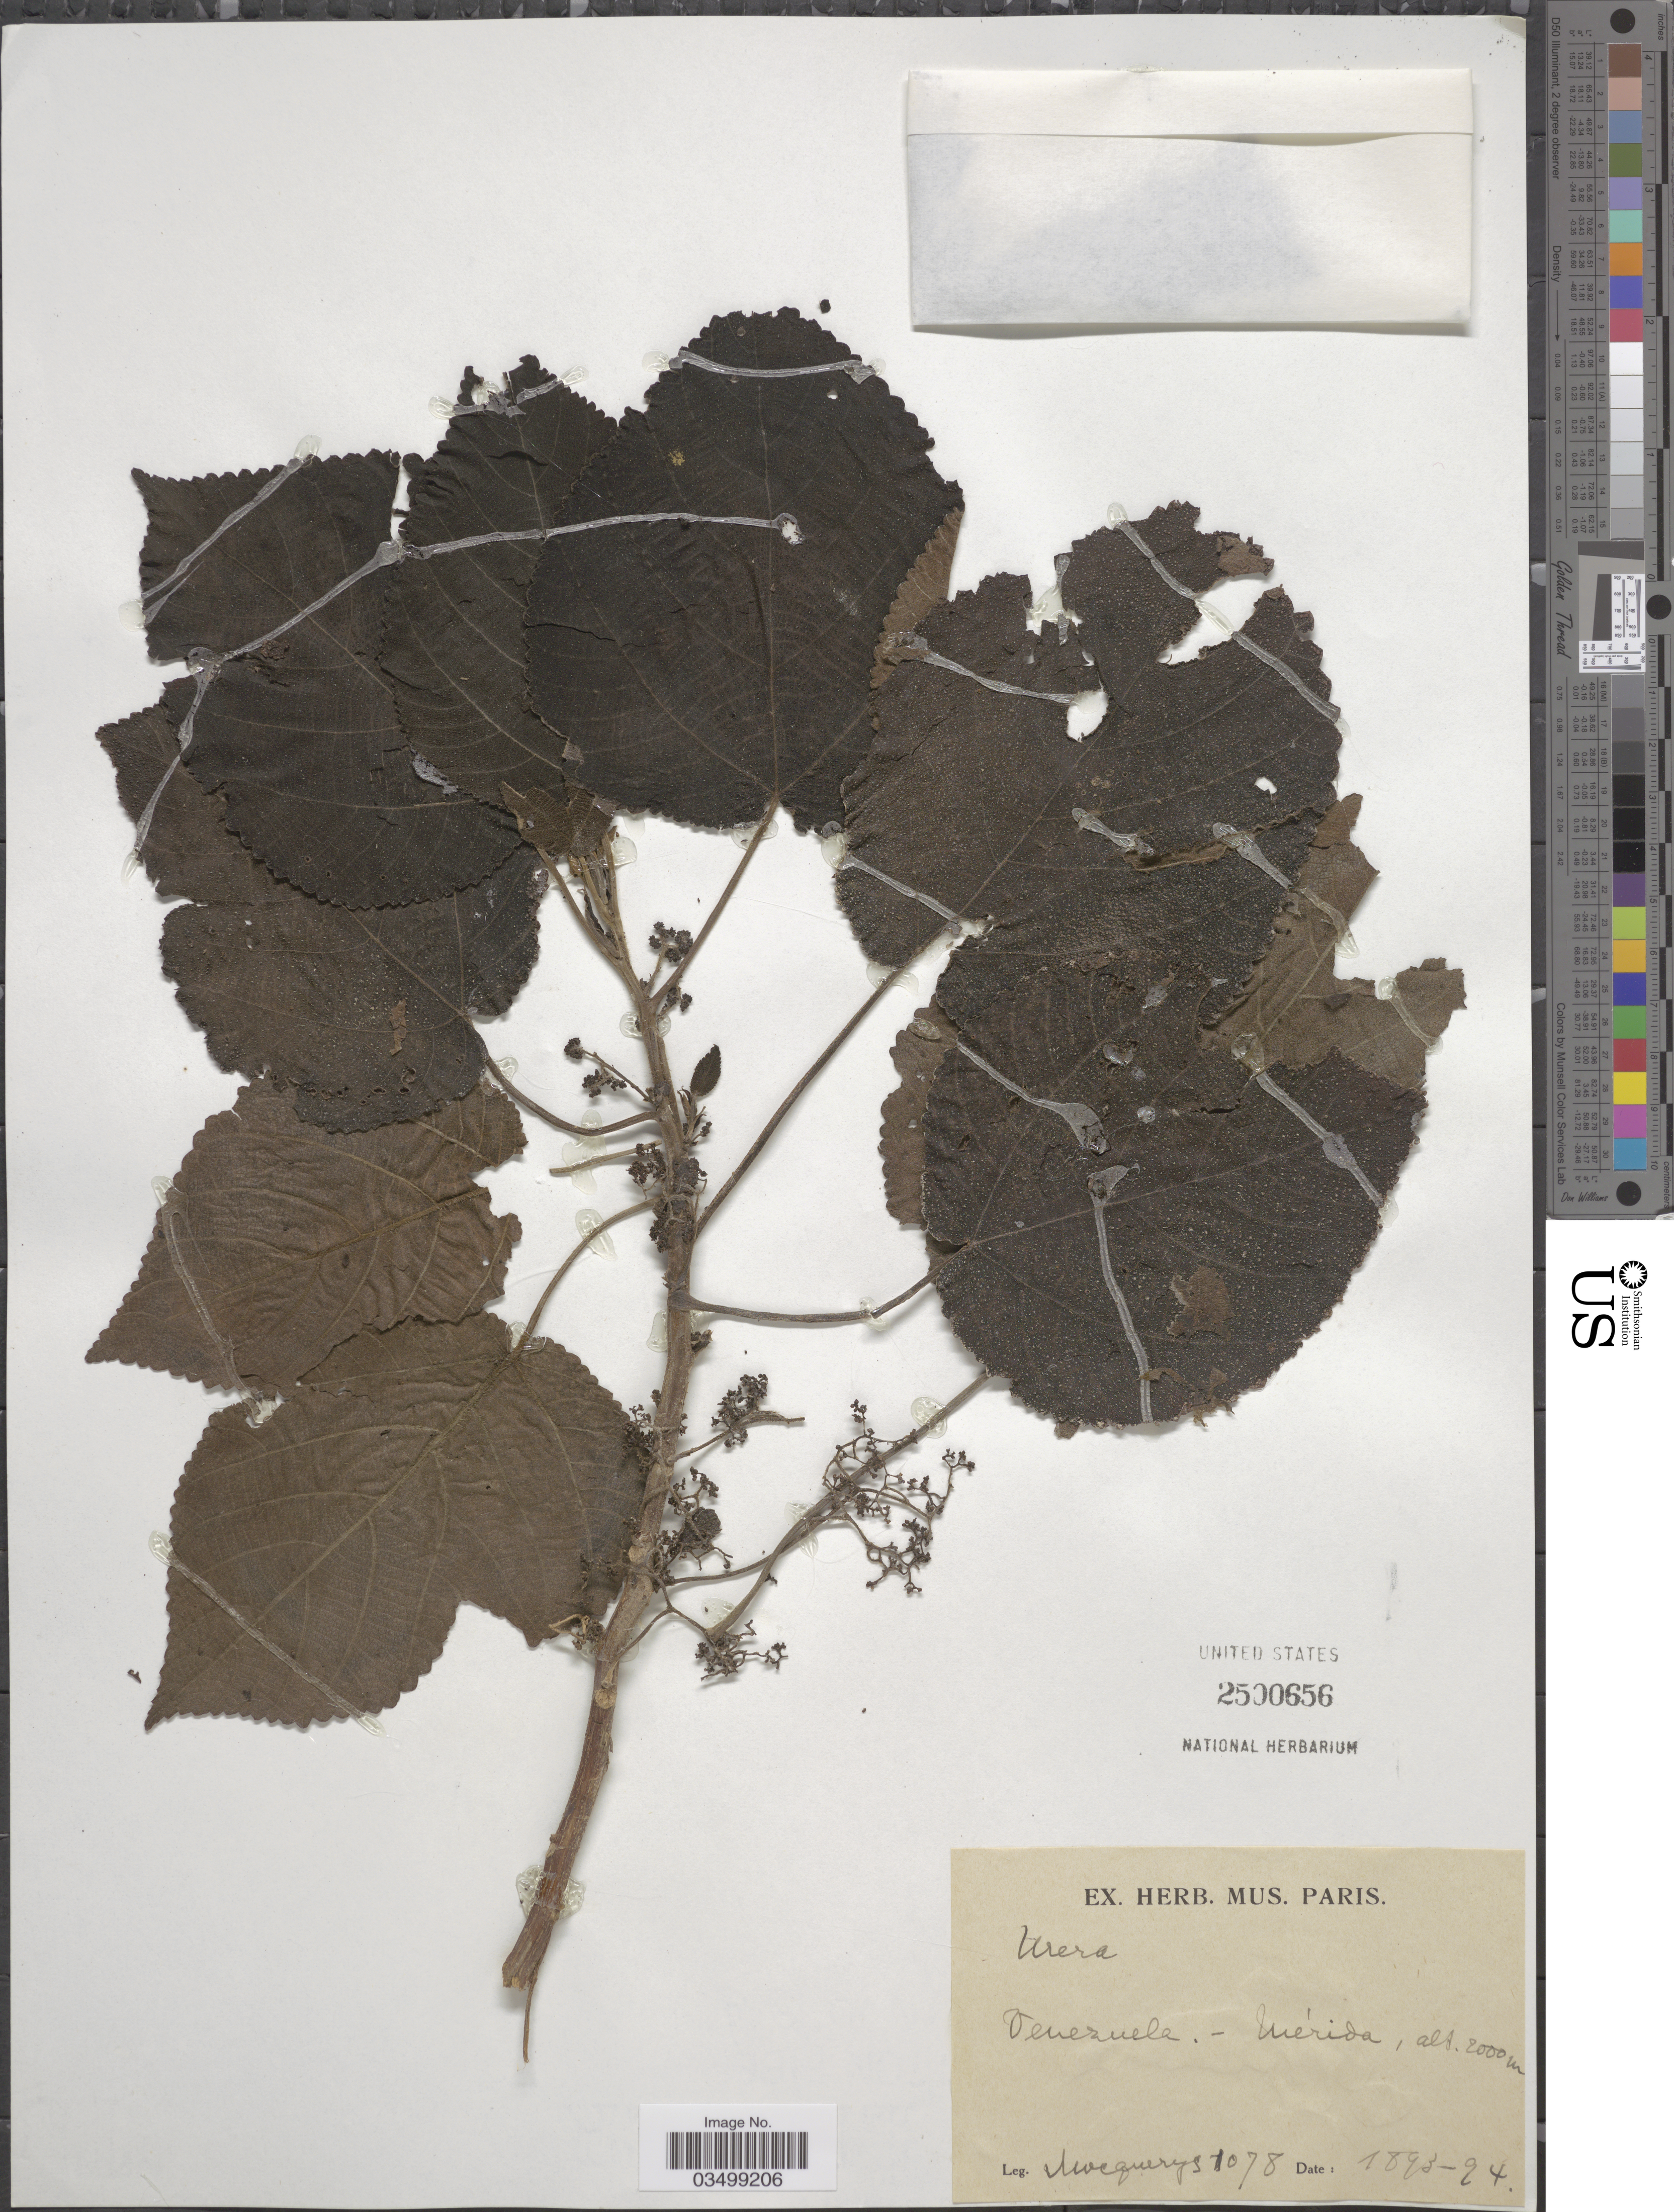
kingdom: Plantae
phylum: Tracheophyta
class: Magnoliopsida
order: Rosales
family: Urticaceae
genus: Urera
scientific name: Urera sp.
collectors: A. Mocquerys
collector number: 1078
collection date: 1893/1894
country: Venezuela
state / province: Mérida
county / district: Libertador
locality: Mérida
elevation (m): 2000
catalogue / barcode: US 2500656